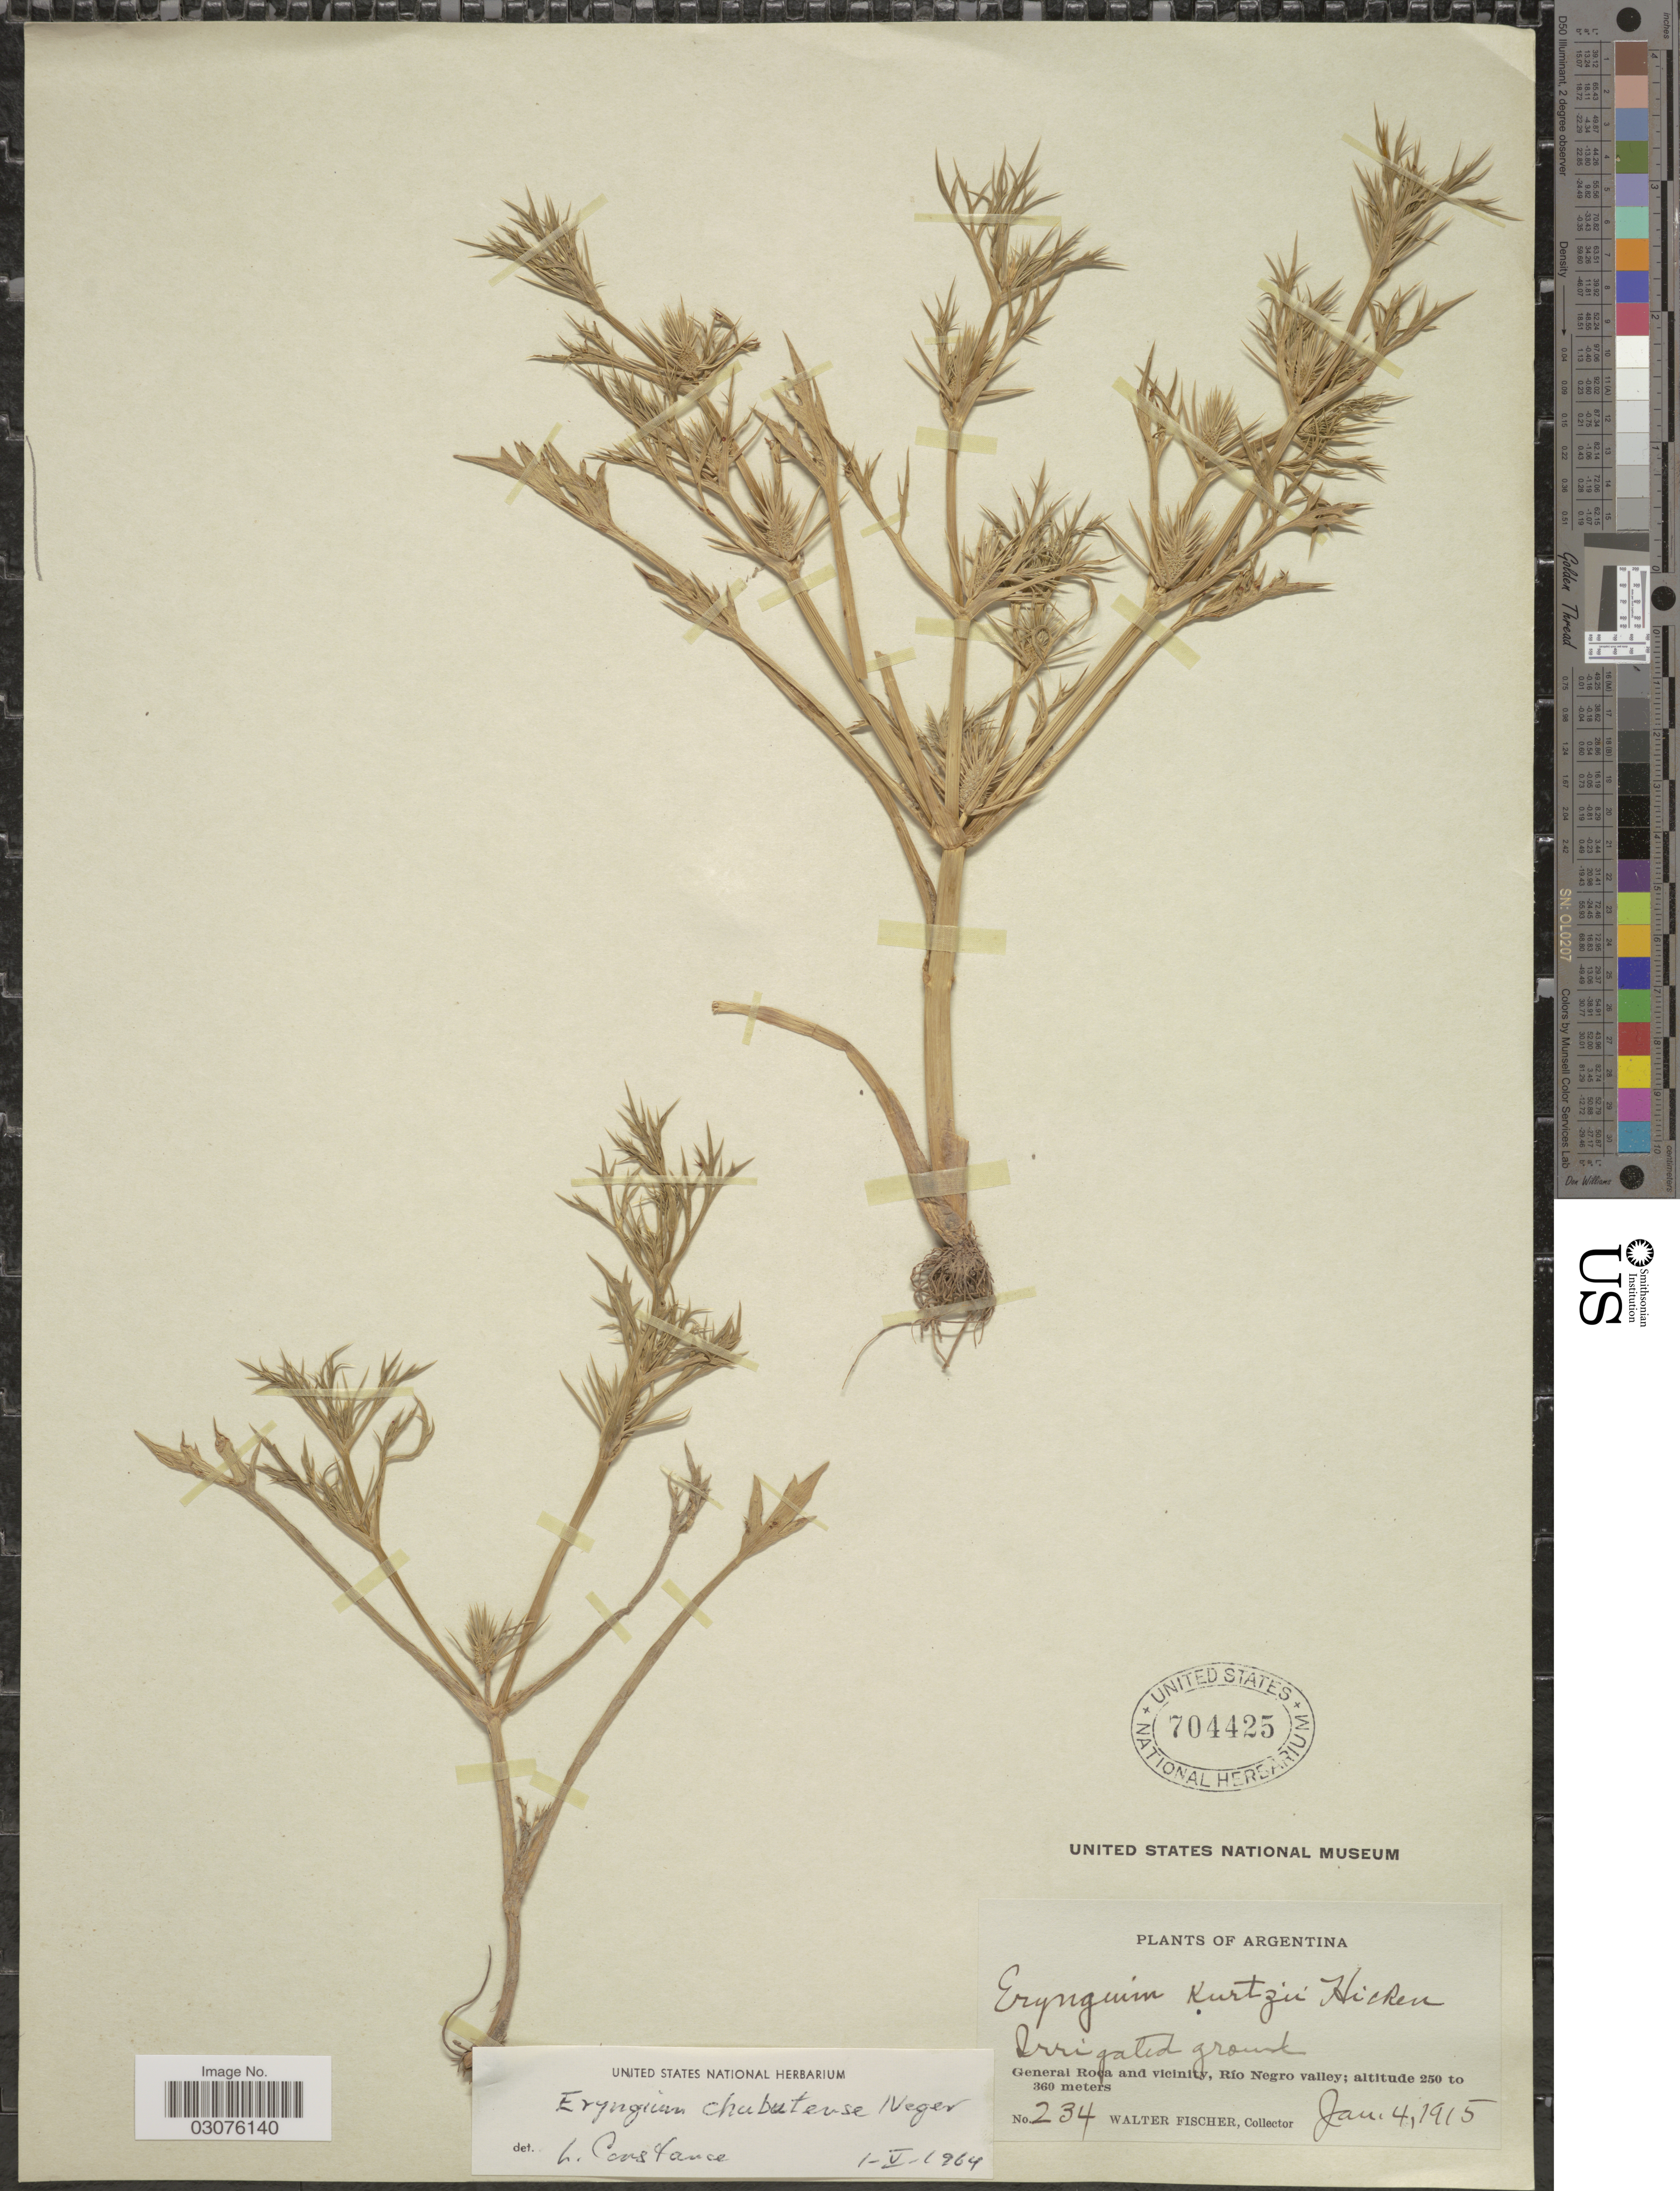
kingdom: Plantae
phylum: Tracheophyta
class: Magnoliopsida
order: Apiales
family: Apiaceae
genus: Eryngium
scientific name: Eryngium chubutense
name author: Neger ex Dusén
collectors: W. Fischer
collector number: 234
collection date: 1915-01-04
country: Argentina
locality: General Rosa and vicinity, Río Negro valley.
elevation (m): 250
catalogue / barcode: US 704425